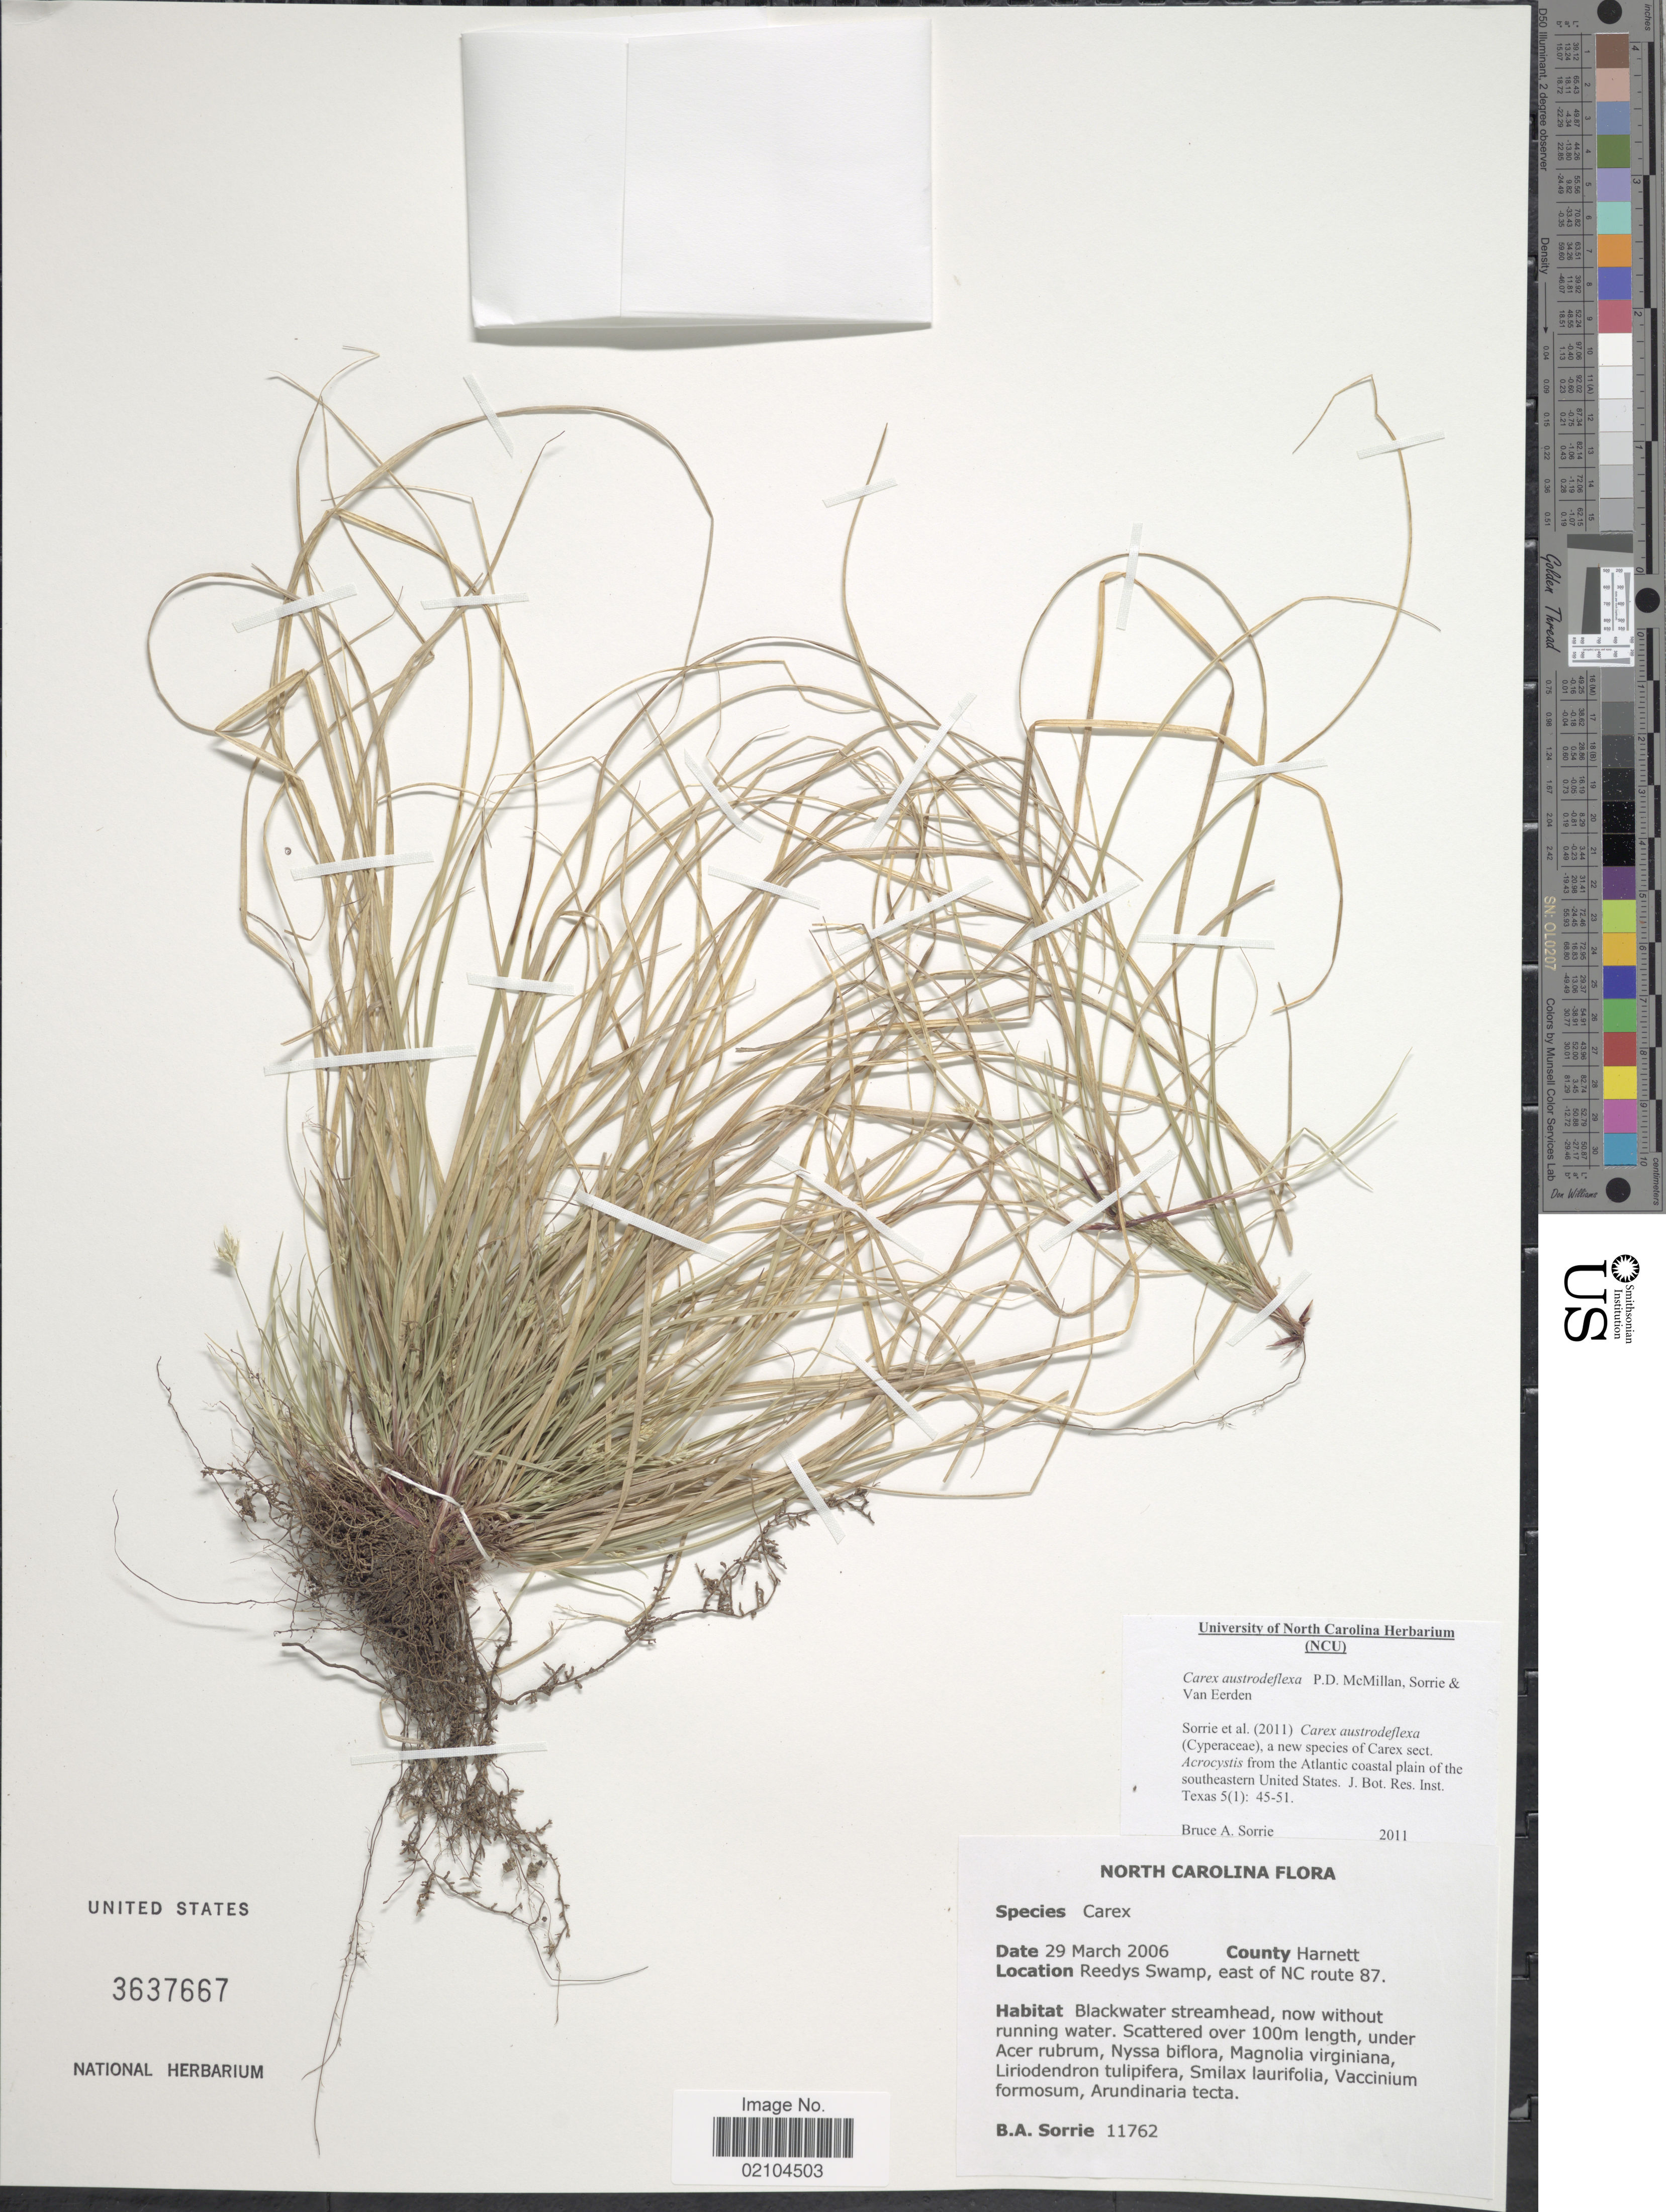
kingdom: Plantae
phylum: Tracheophyta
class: Liliopsida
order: Poales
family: Cyperaceae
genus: Carex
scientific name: Carex austrodeflexa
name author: P.D. McMillan et al.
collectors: B. Sorrie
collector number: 11762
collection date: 2006-03-29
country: United States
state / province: North Carolina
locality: County Harnett, Reedys Swamp, east of NC route 87, Blackwater streamhead, now without running water.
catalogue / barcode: US 3637667